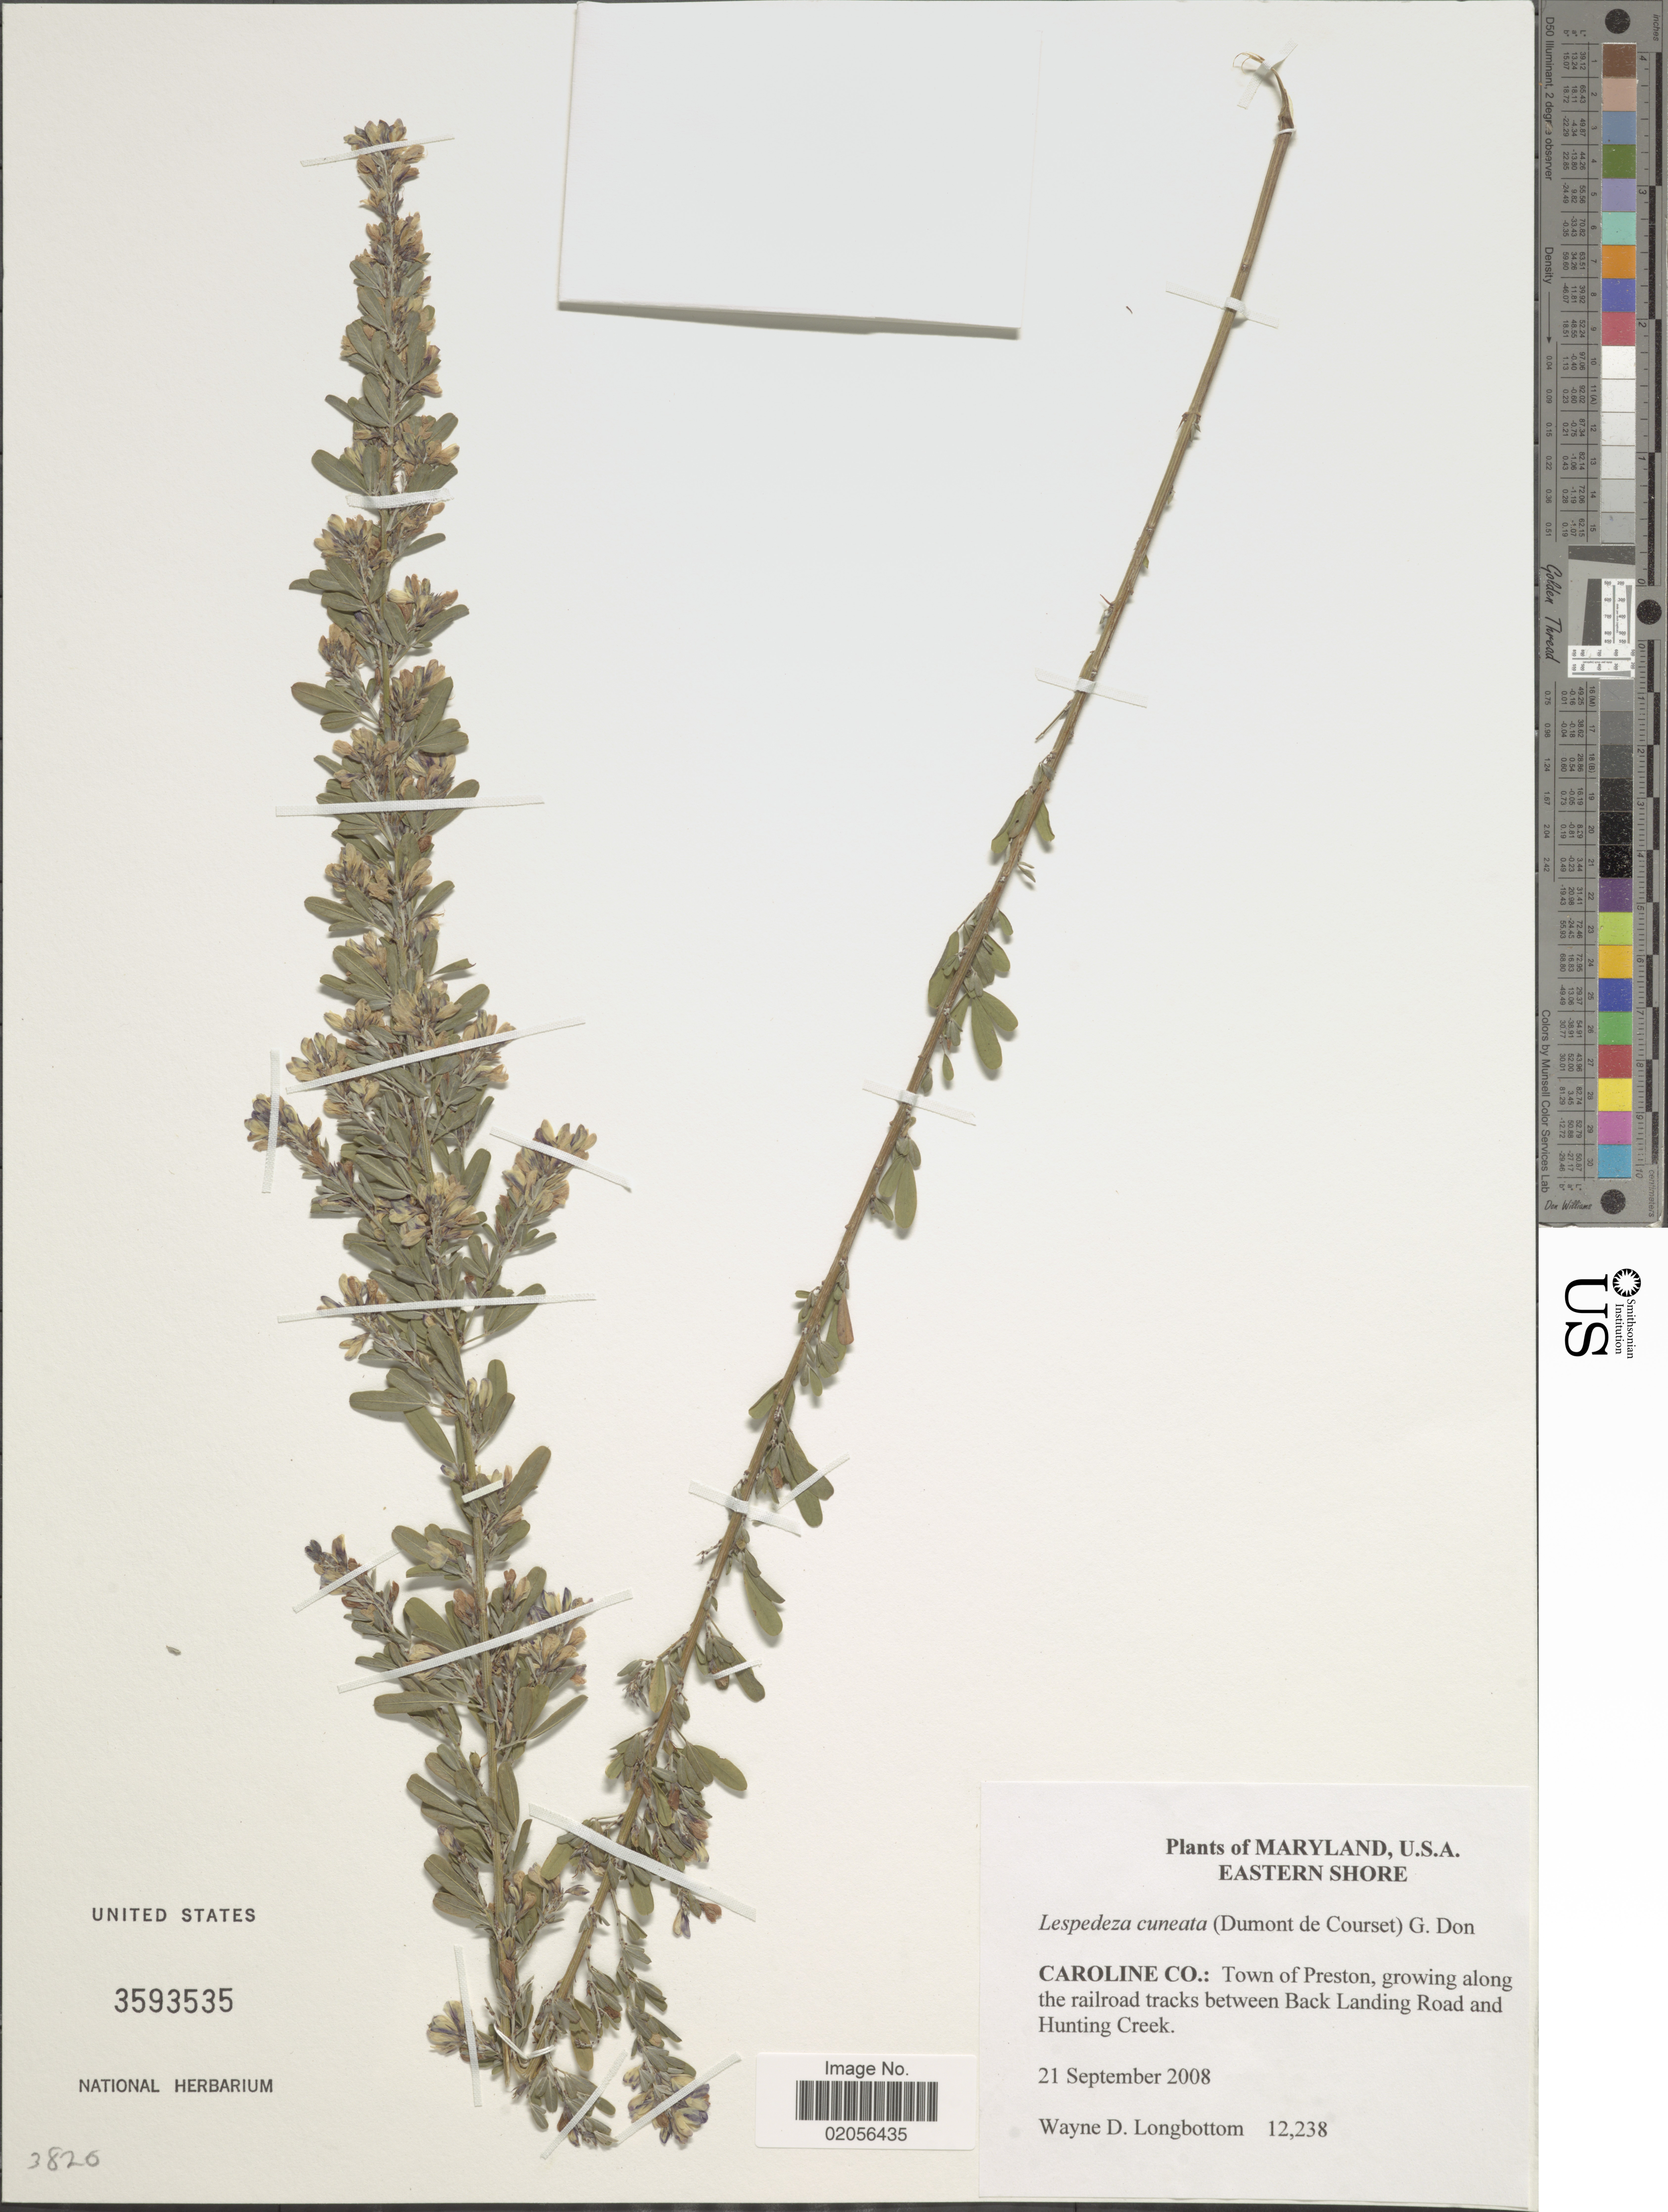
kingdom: Plantae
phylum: Tracheophyta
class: Magnoliopsida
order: Fabales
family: Fabaceae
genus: Lespedeza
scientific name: Lespedeza cuneata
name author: (Dum. Cours.) G. Don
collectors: W. D. Longbottom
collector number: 12238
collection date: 2008-09-21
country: United States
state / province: Maryland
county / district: Caroline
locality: Eastern Shore, Caroline Co: Town of Preston, growing along the rairoad tracks between Back Landing Road Hunting Creek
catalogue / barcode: US 3593535